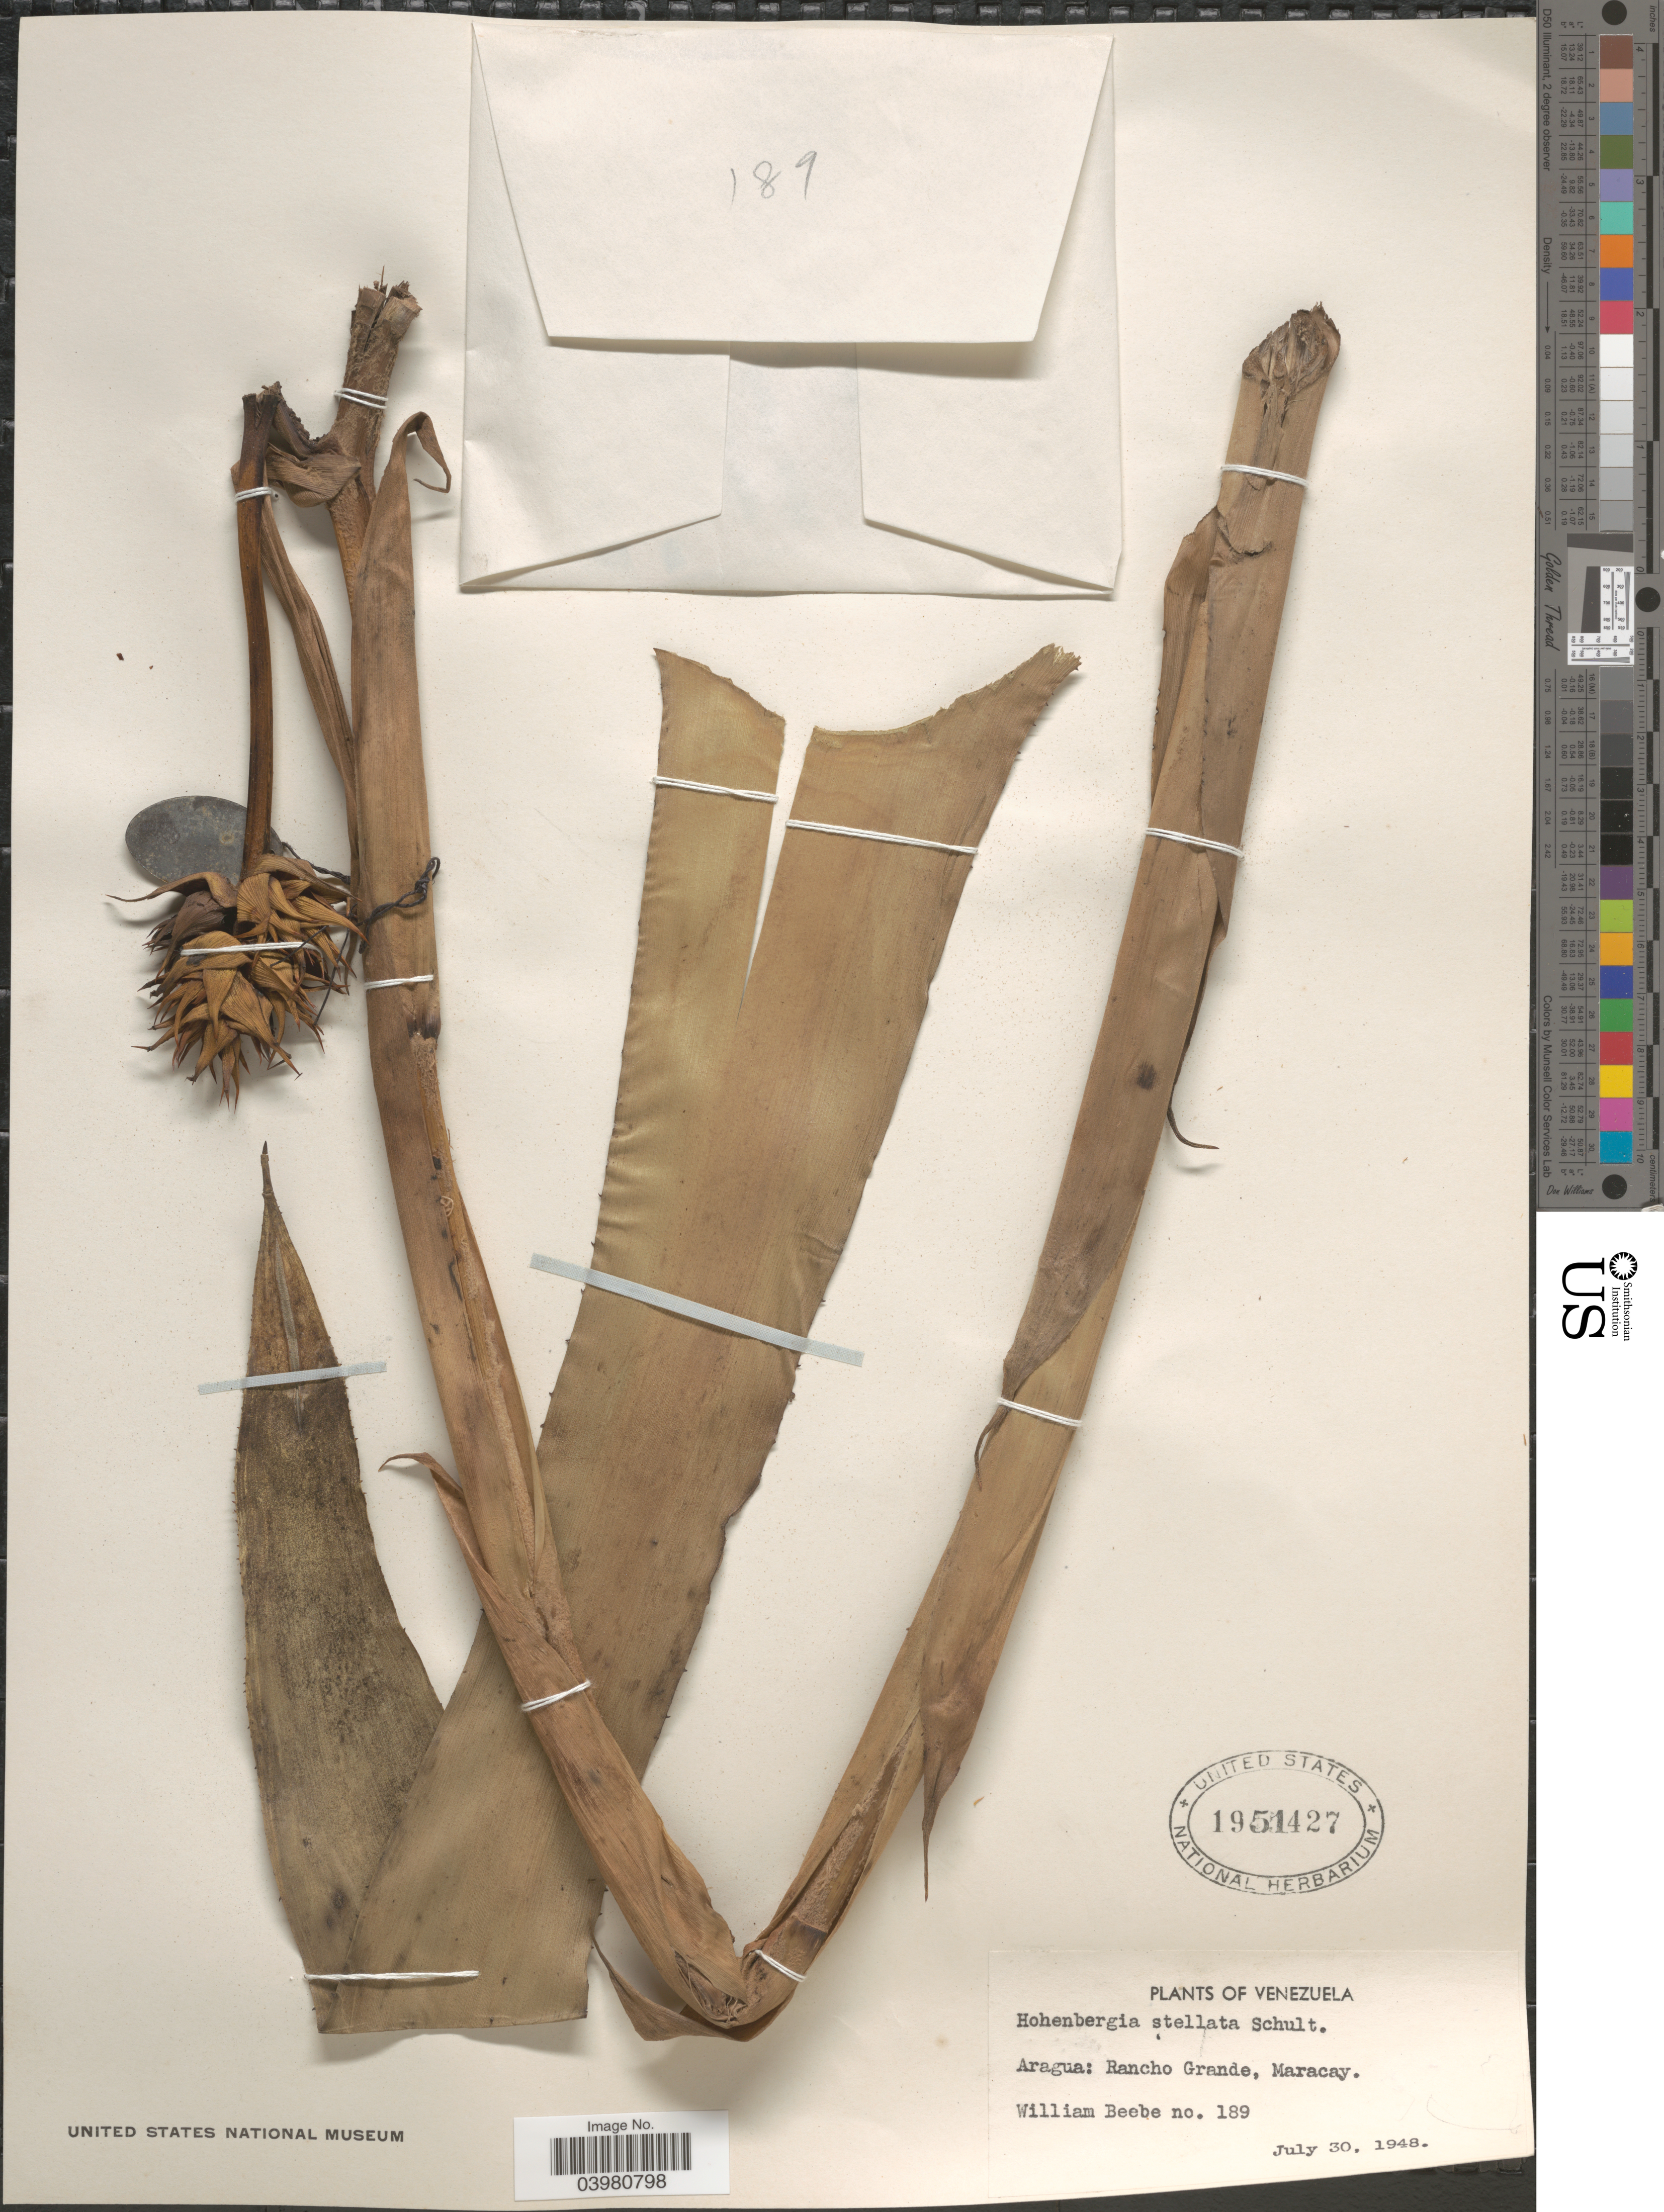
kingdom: Plantae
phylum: Tracheophyta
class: Liliopsida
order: Poales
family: Bromeliaceae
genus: Hohenbergia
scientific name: Hohenbergia stellata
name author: Schult. & Schult. f.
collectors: W. Beebe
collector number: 189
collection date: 1948-07-30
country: Venezuela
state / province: Aragua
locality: Rancho Grande, Maracay.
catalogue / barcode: US 1951427